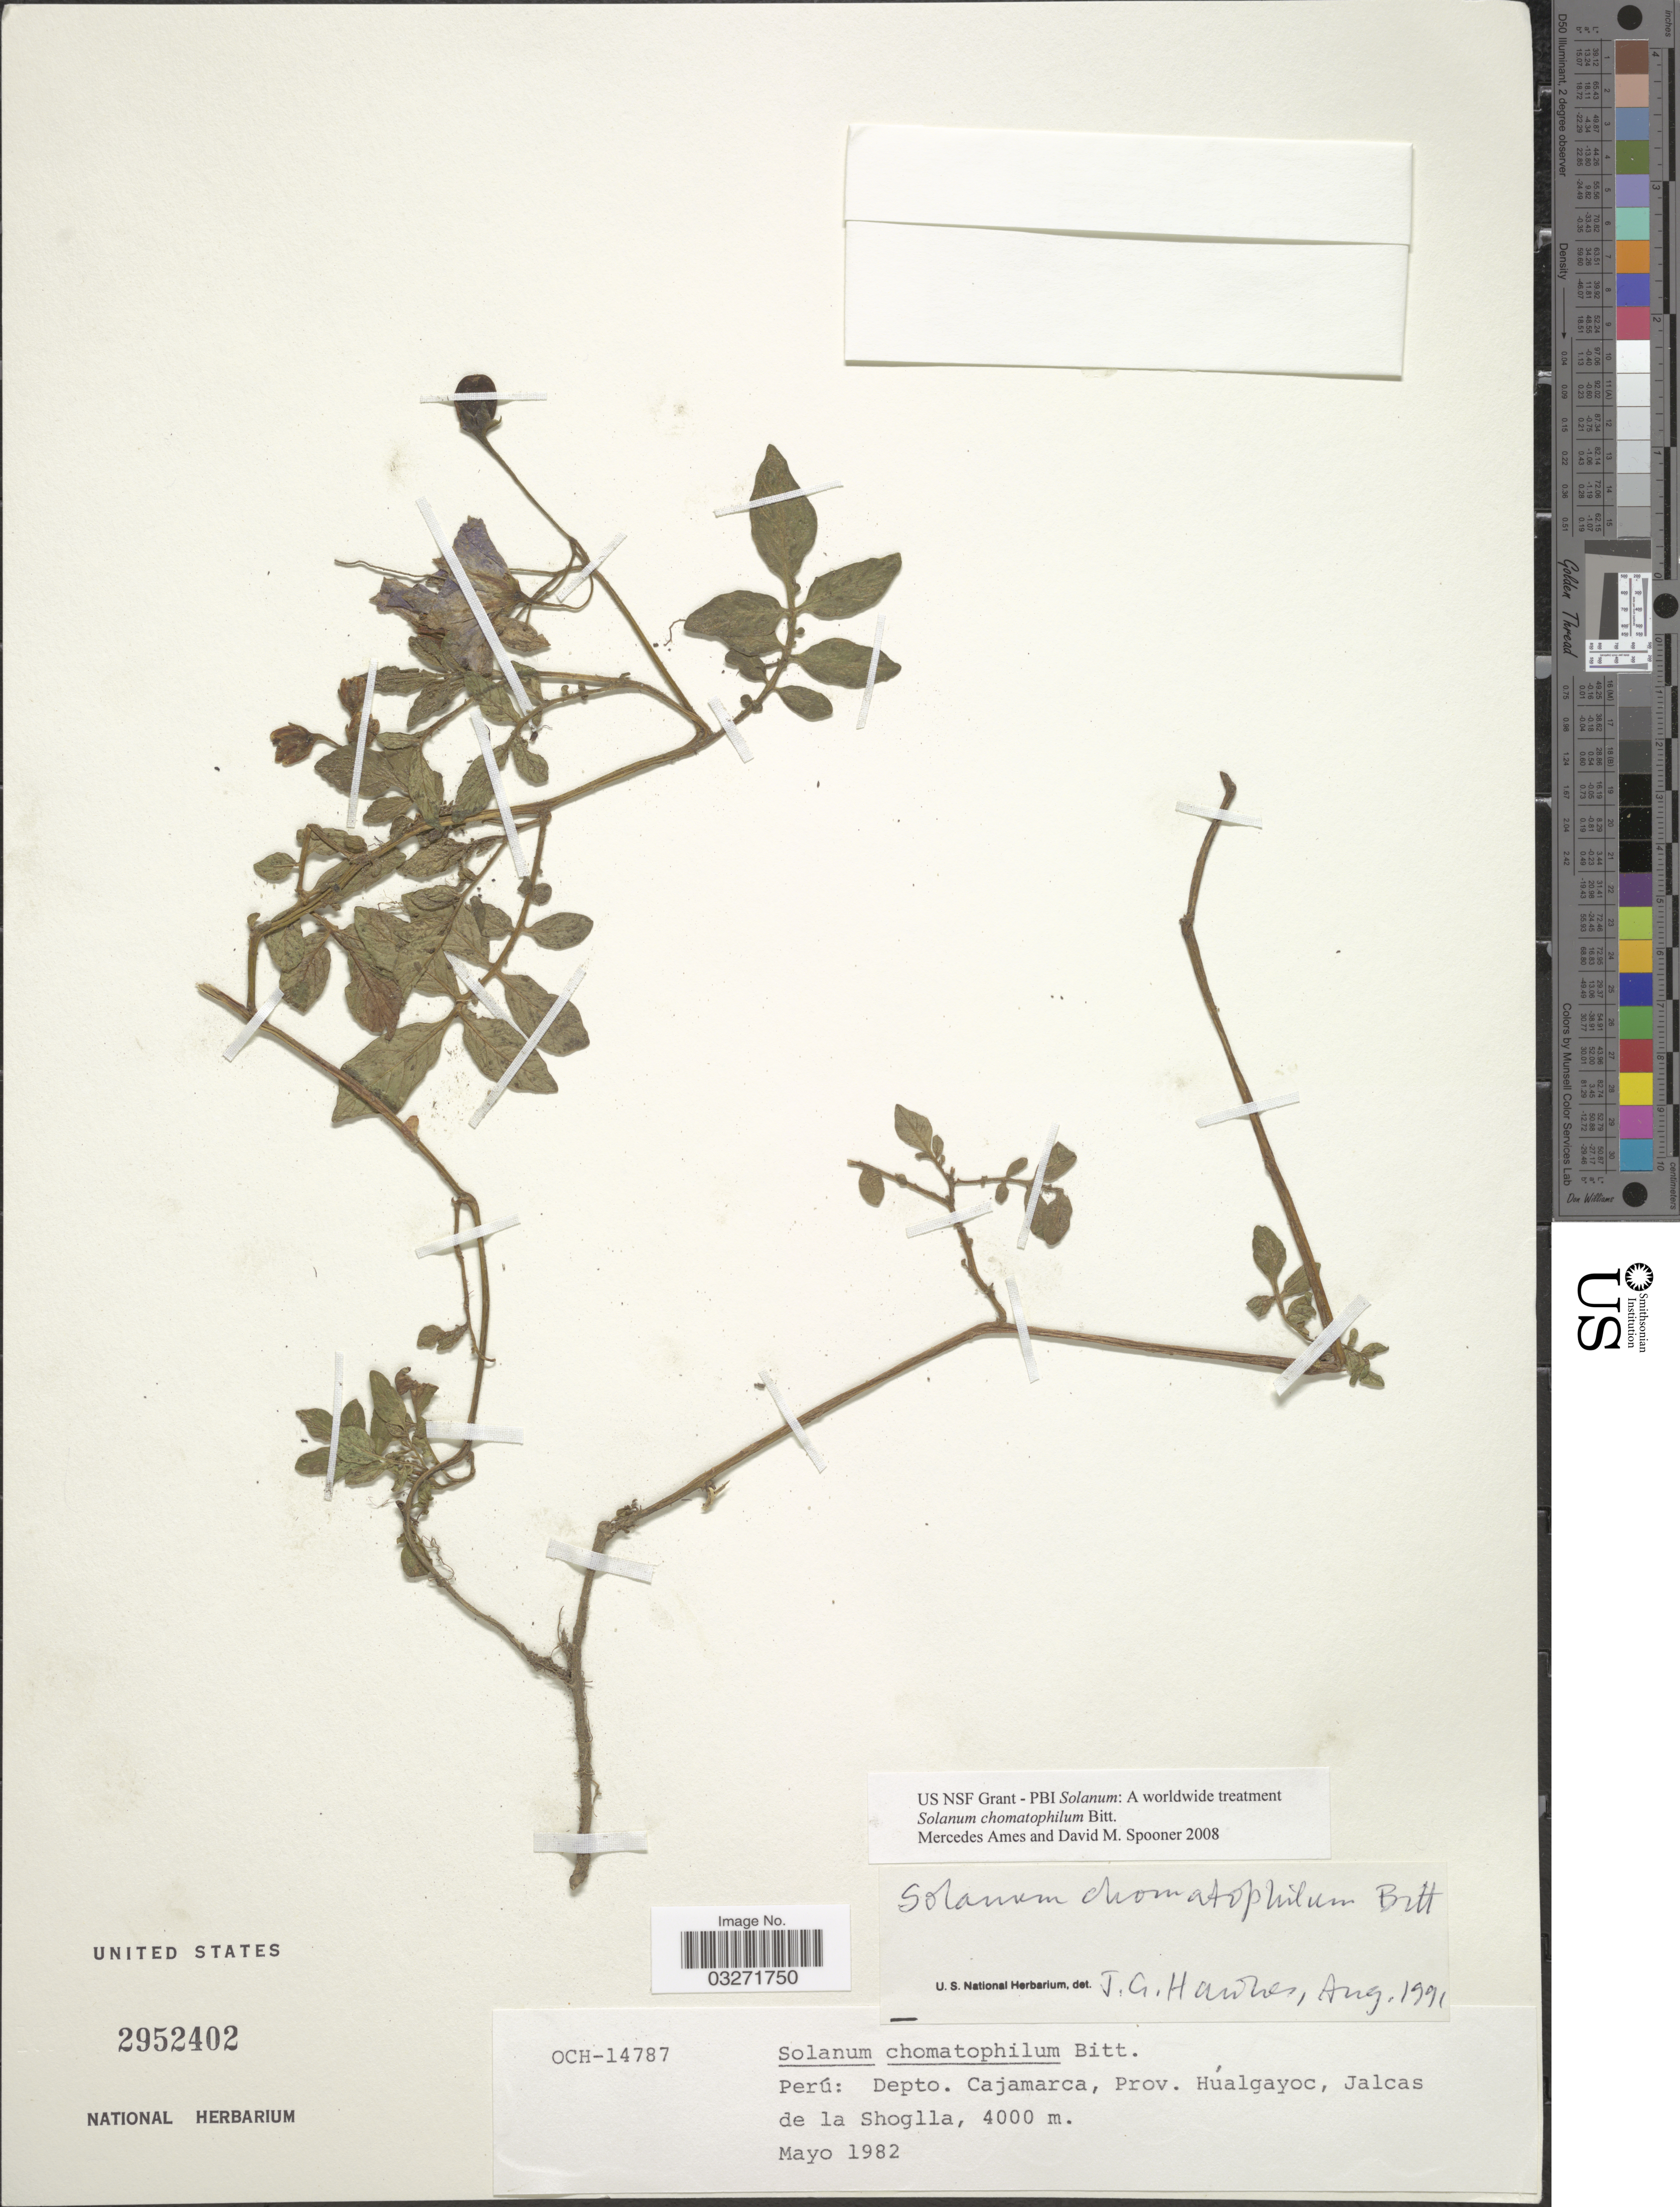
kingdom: Plantae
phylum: Tracheophyta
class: Magnoliopsida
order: Solanales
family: Solanaceae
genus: Solanum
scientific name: Solanum chomatophilum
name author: Bitter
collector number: OCH-14787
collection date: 1982-05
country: Peru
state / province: Cajamarca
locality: Depto. Cajamarca, Prov. Hualgayoc, Jalcas de la Shoglla.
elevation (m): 4000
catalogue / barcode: US 2952402